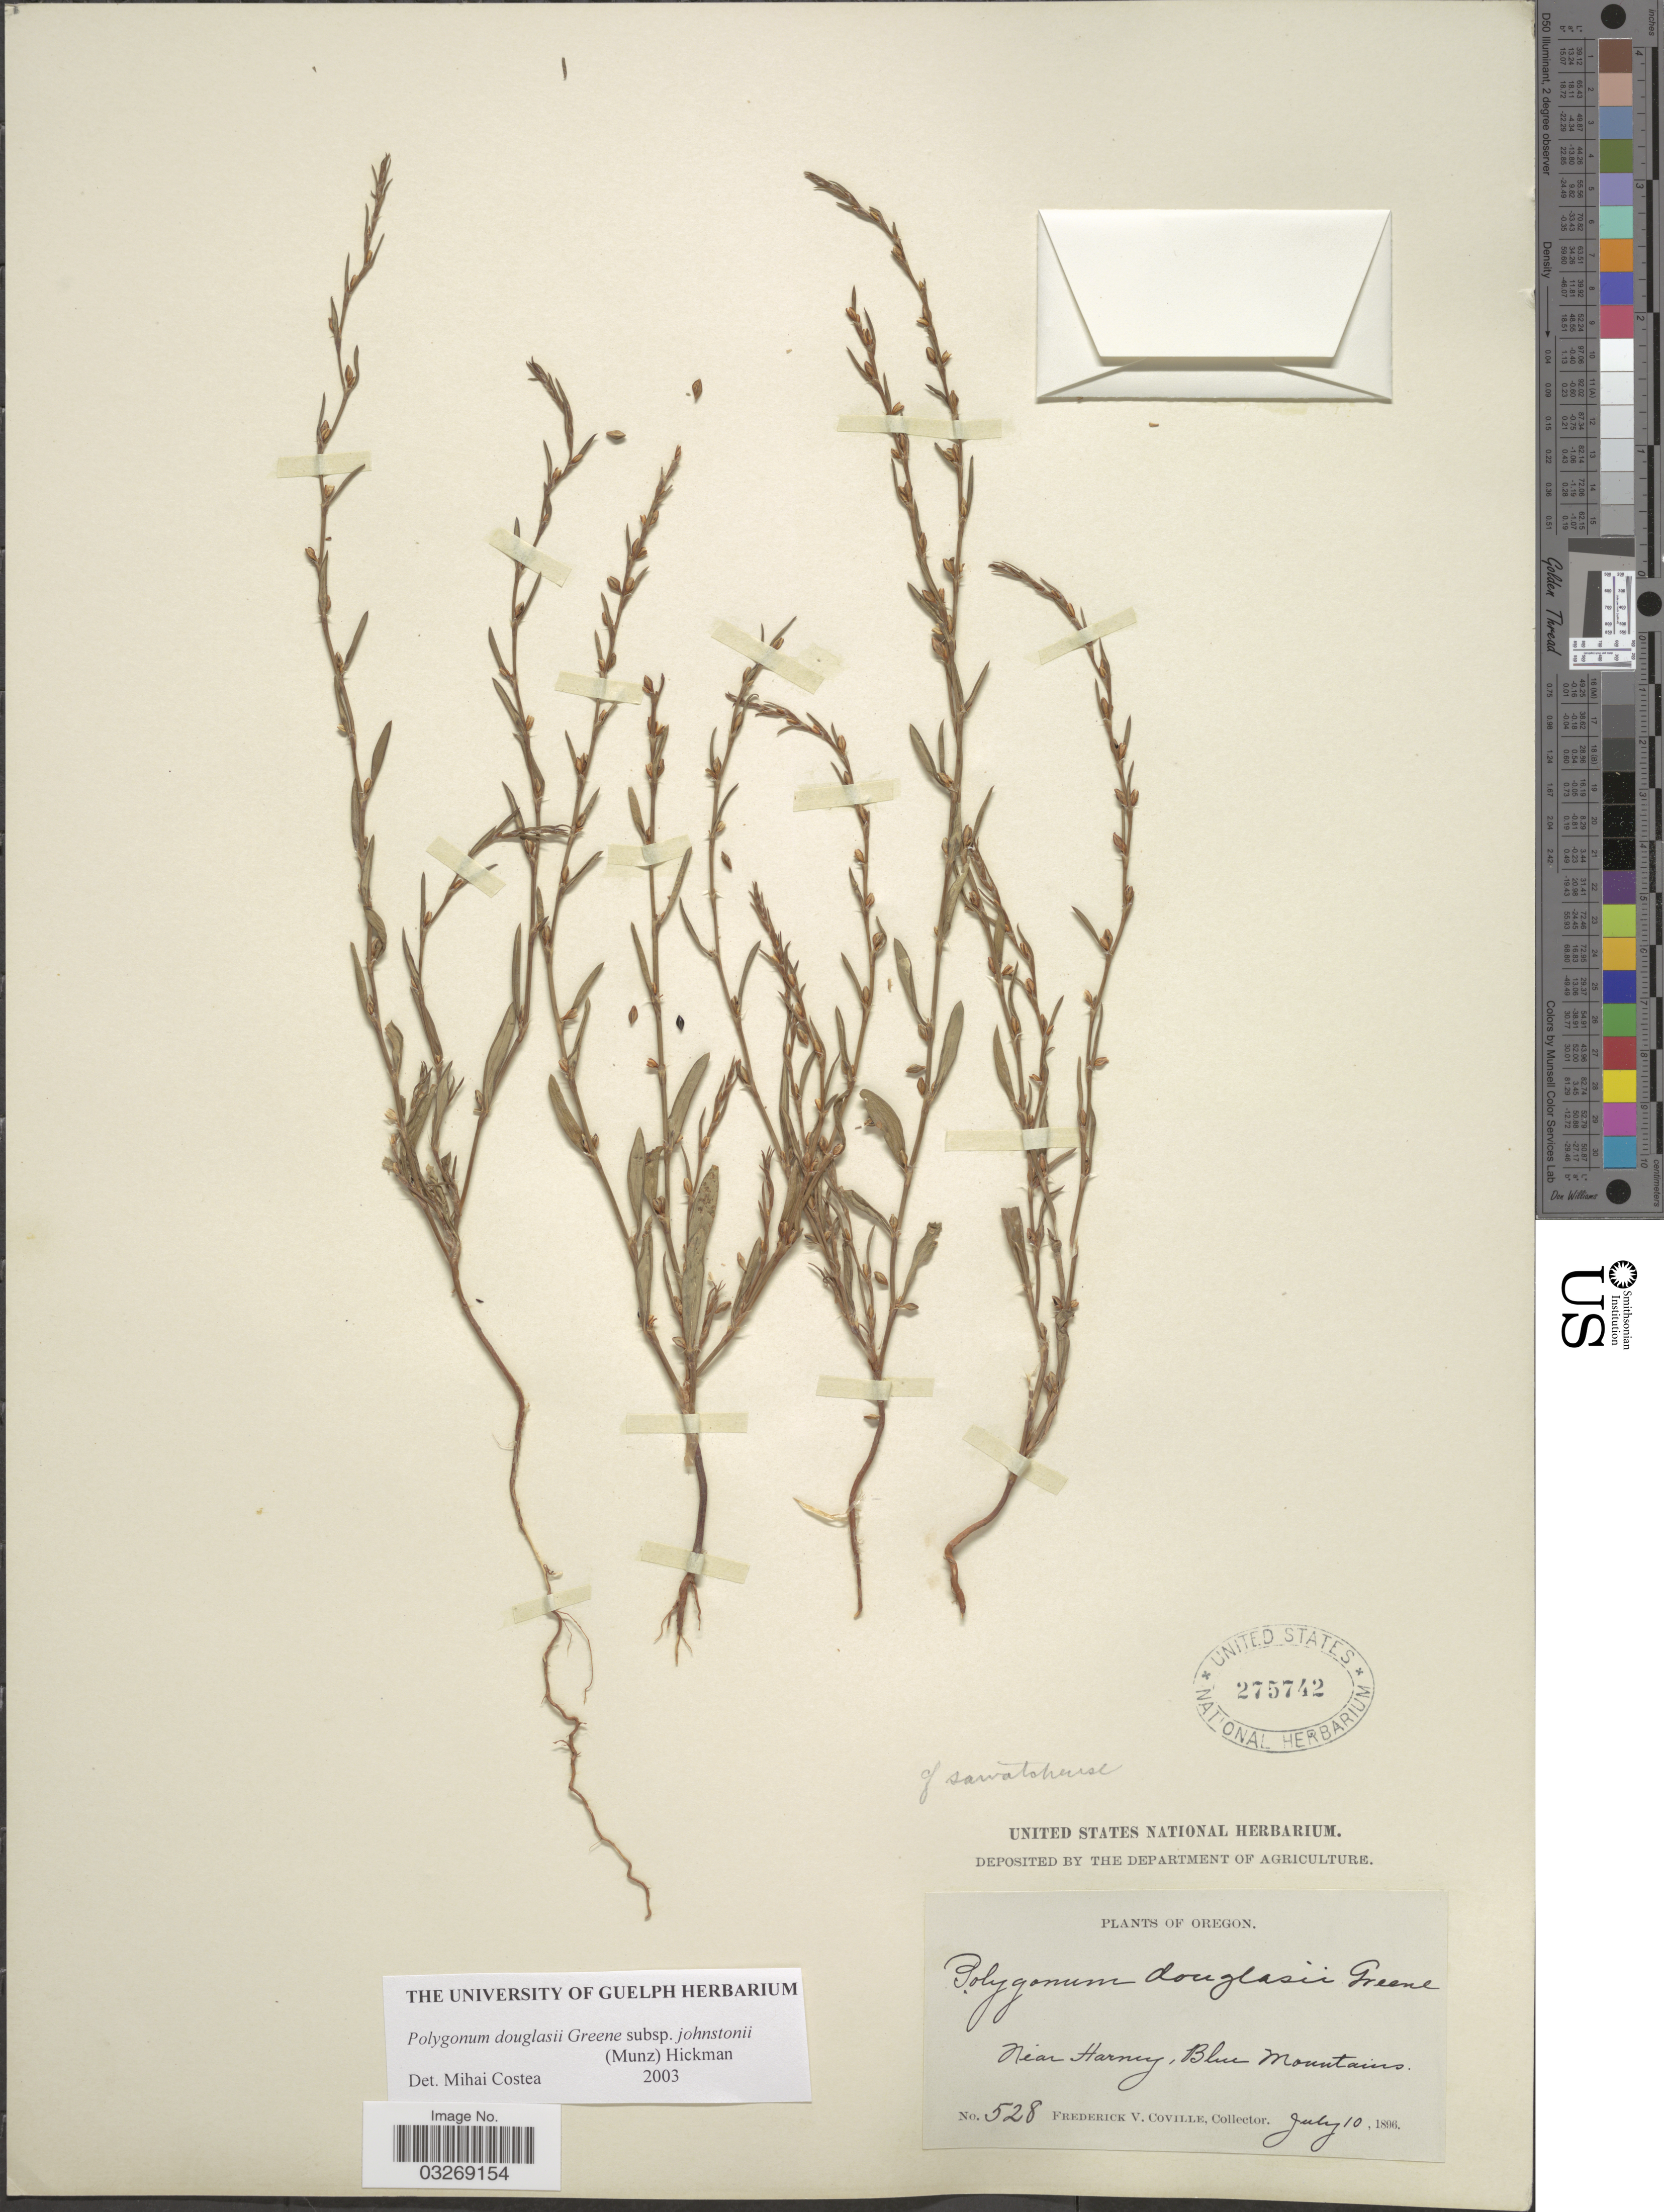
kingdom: Plantae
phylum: Tracheophyta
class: Magnoliopsida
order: Caryophyllales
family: Polygonaceae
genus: Polygonum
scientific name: Polygonum douglasii subsp. johnstonii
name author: (Munz) Hickman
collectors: F. V. Coville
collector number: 528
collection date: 1896-07-10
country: United States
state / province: Oregon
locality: Near Harney, Blue Mountains.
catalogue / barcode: US 275742